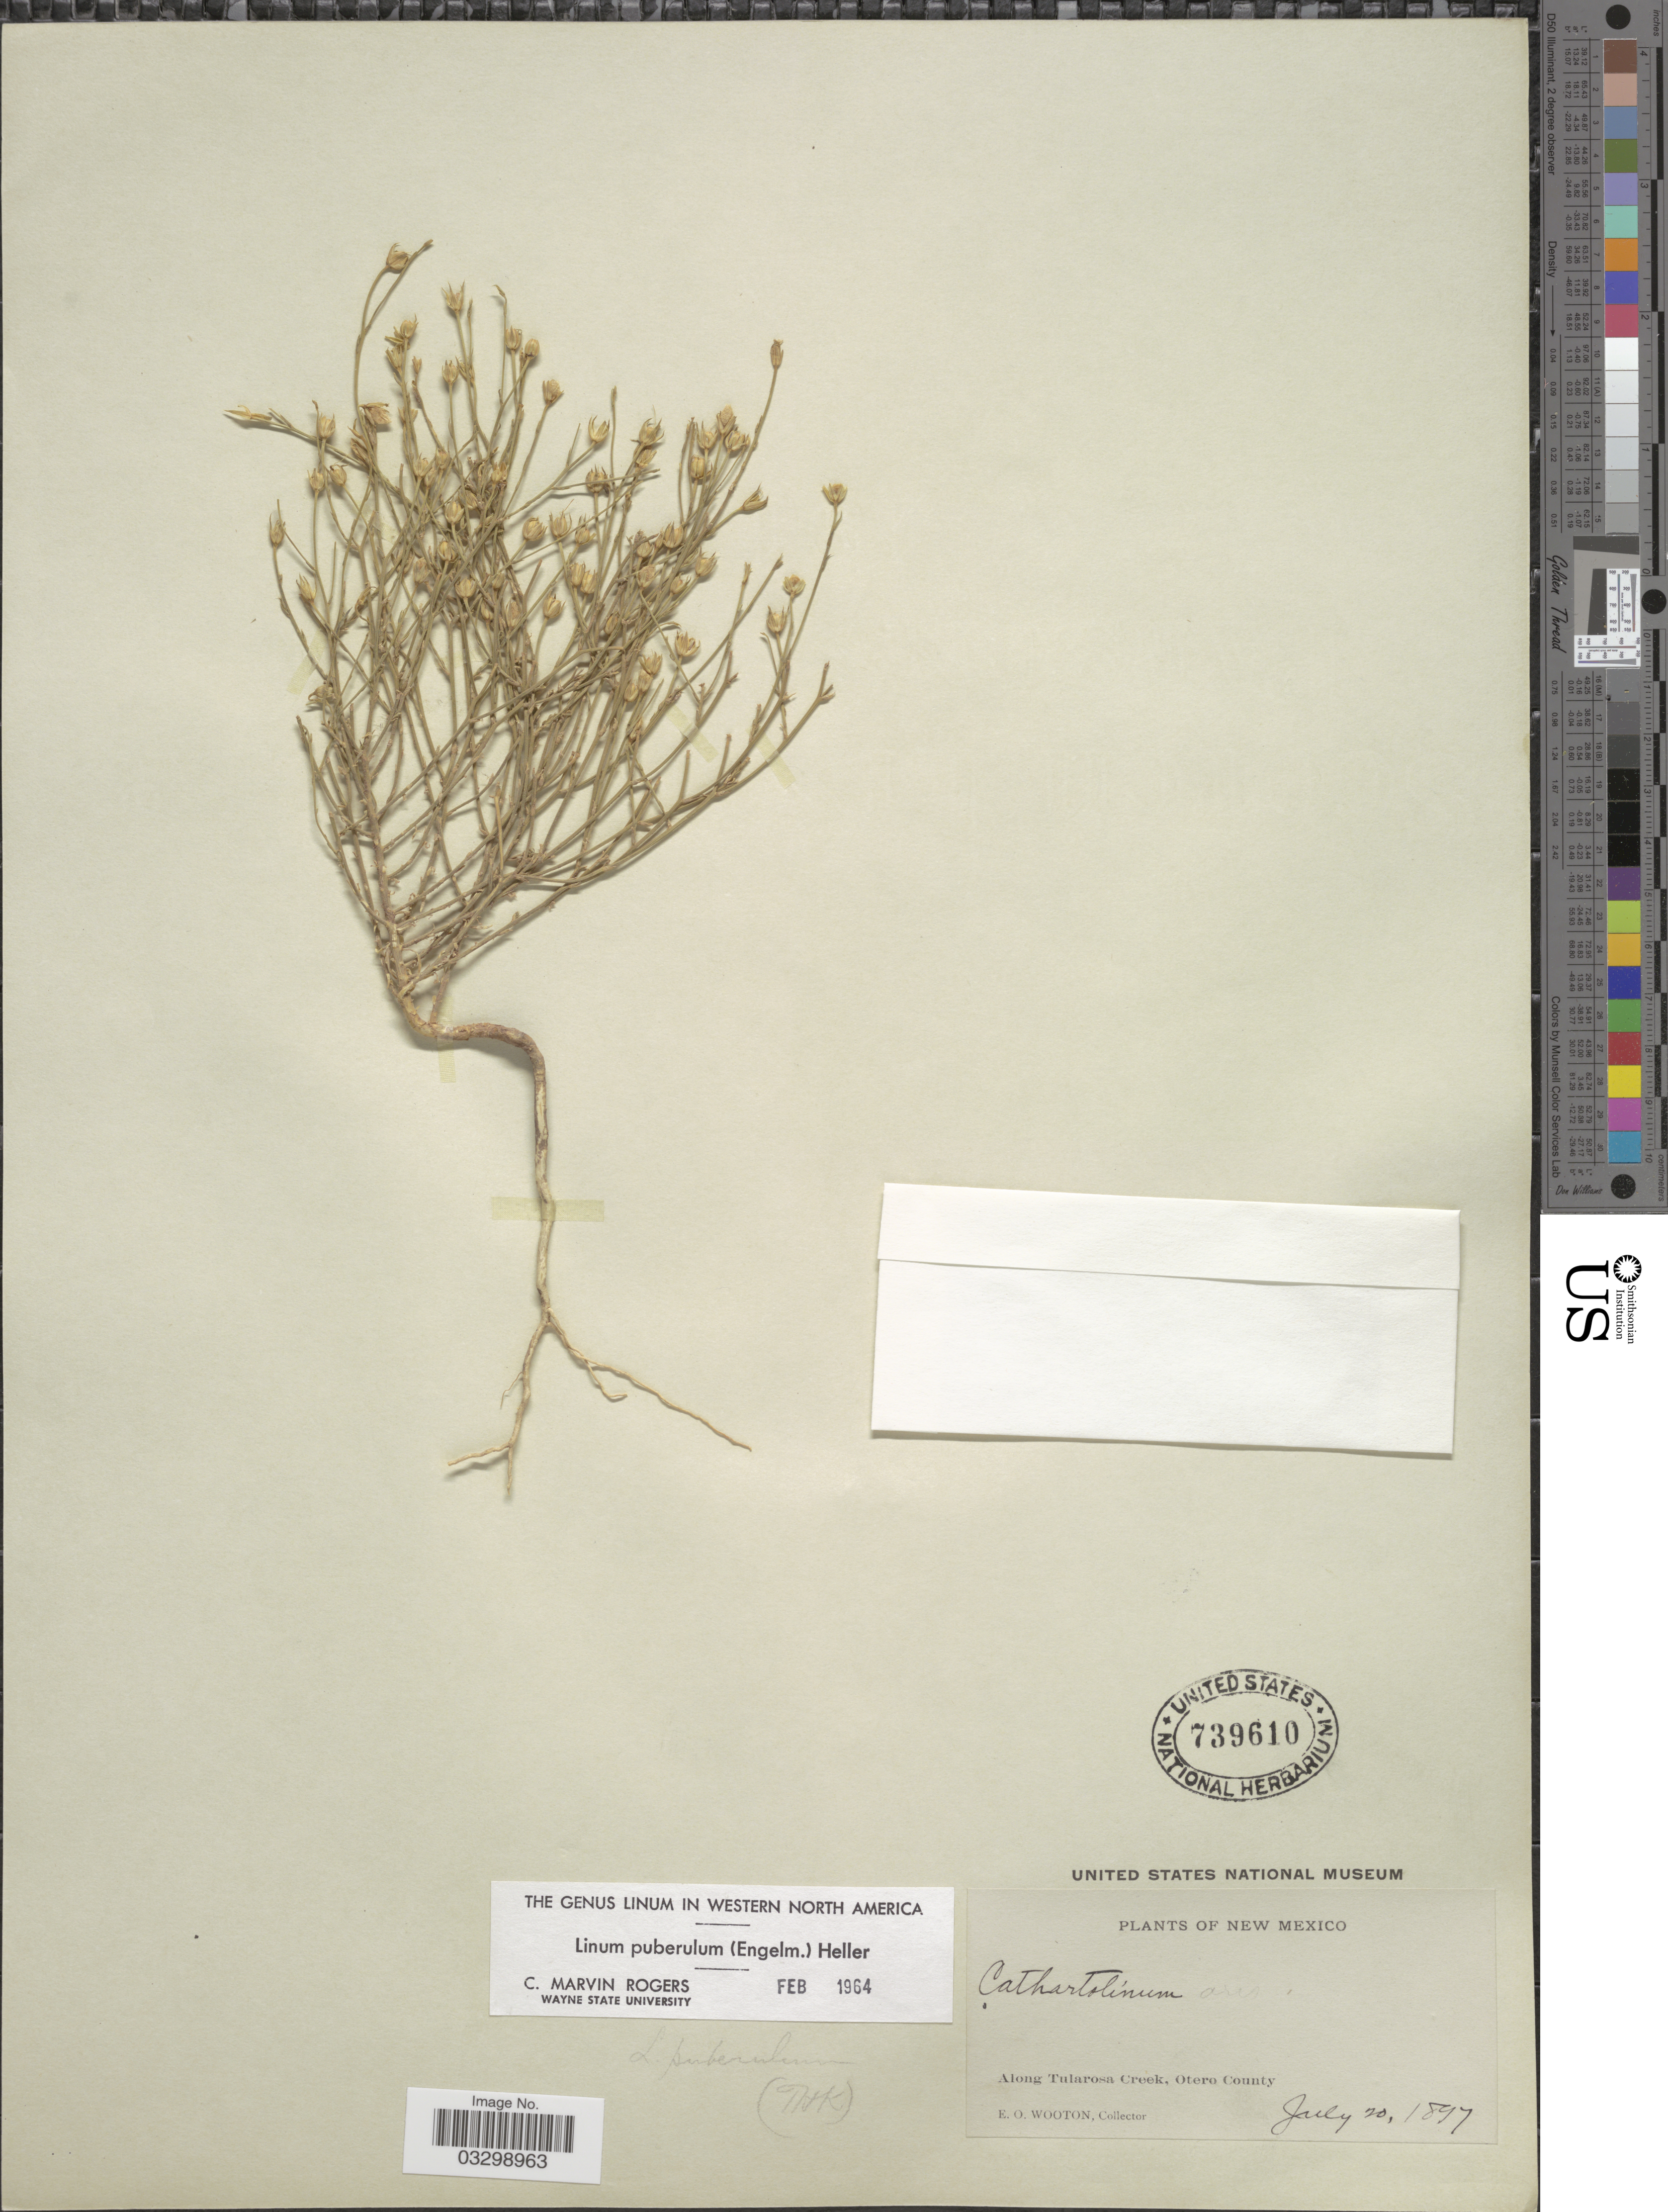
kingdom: Plantae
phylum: Tracheophyta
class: Magnoliopsida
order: Malpighiales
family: Linaceae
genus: Linum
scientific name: Linum puberulum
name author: (Engelm.) A. Heller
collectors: E. O. Wooton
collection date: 1897-07-20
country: United States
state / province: New Mexico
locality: Along Tularosa Creek, Otero County.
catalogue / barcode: US 739610